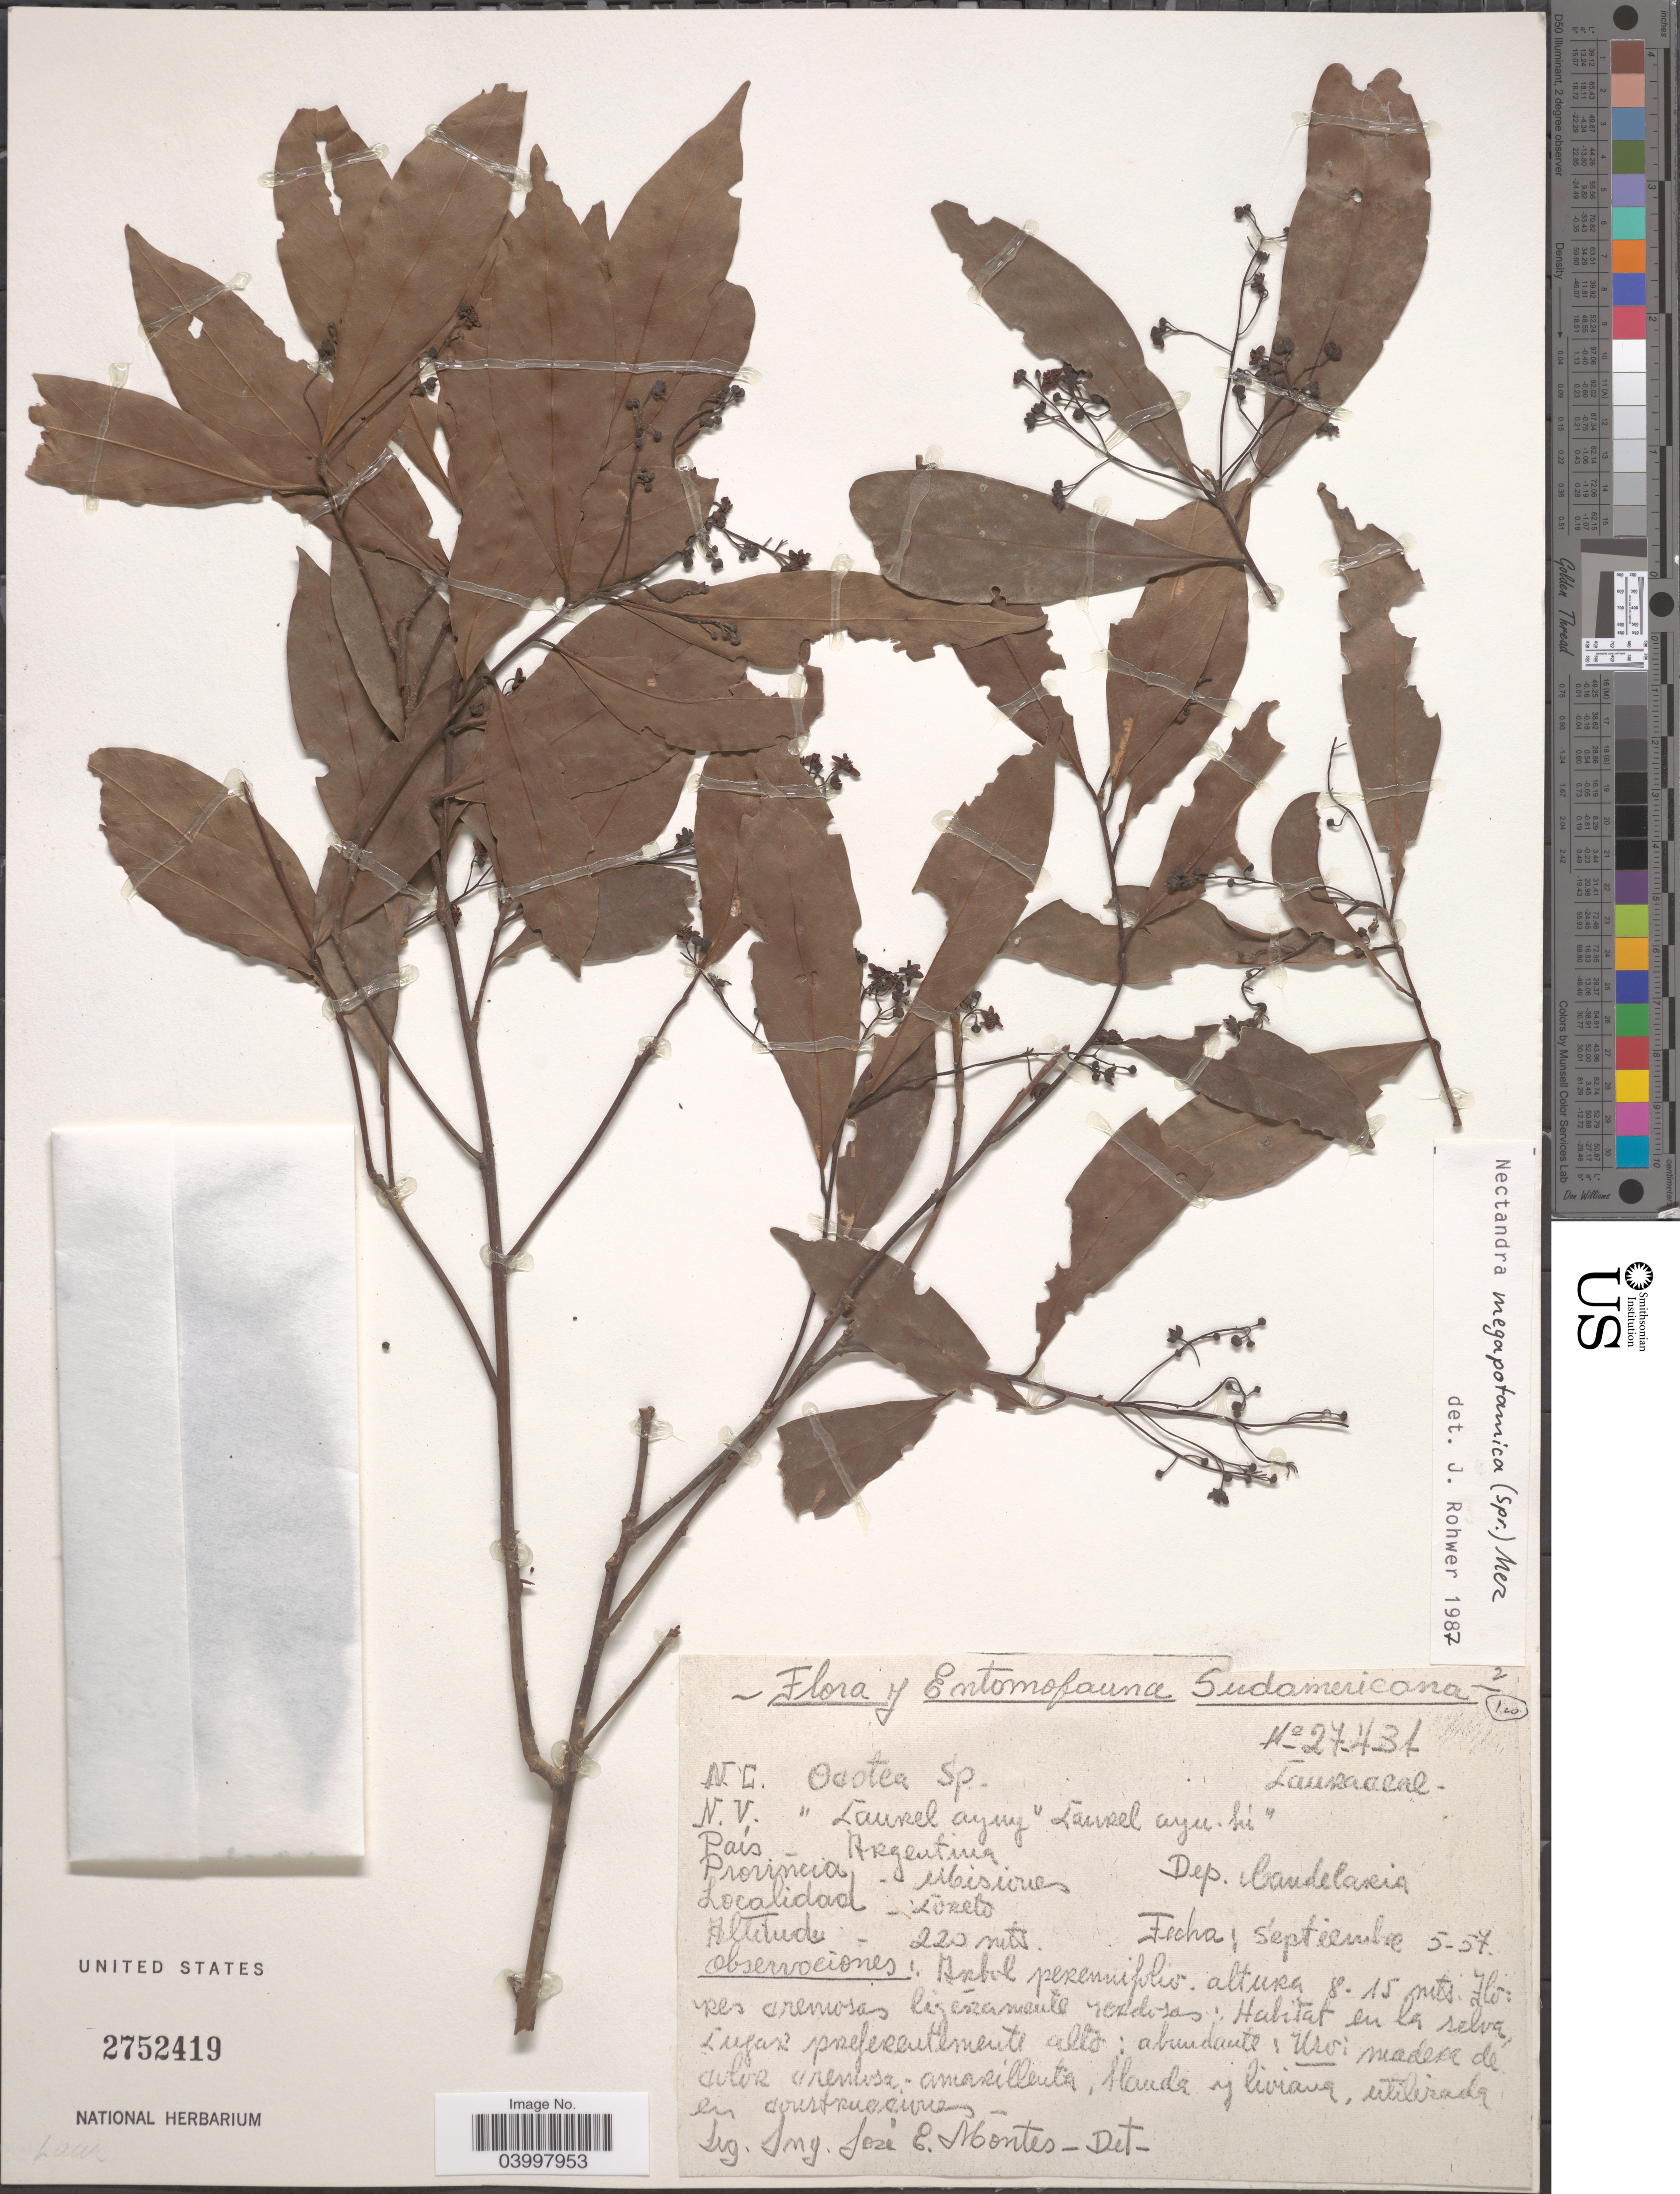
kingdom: Plantae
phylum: Tracheophyta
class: Magnoliopsida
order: Laurales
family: Lauraceae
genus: Nectandra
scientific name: Nectandra megapotamica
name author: Mez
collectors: J. E. Montes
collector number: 27431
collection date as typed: Transcribed d/m/y: 5/9/57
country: Argentina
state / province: Misiones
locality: Sudamericana. Dep. Candelaria. Loreto.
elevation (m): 220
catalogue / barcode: US 2752419